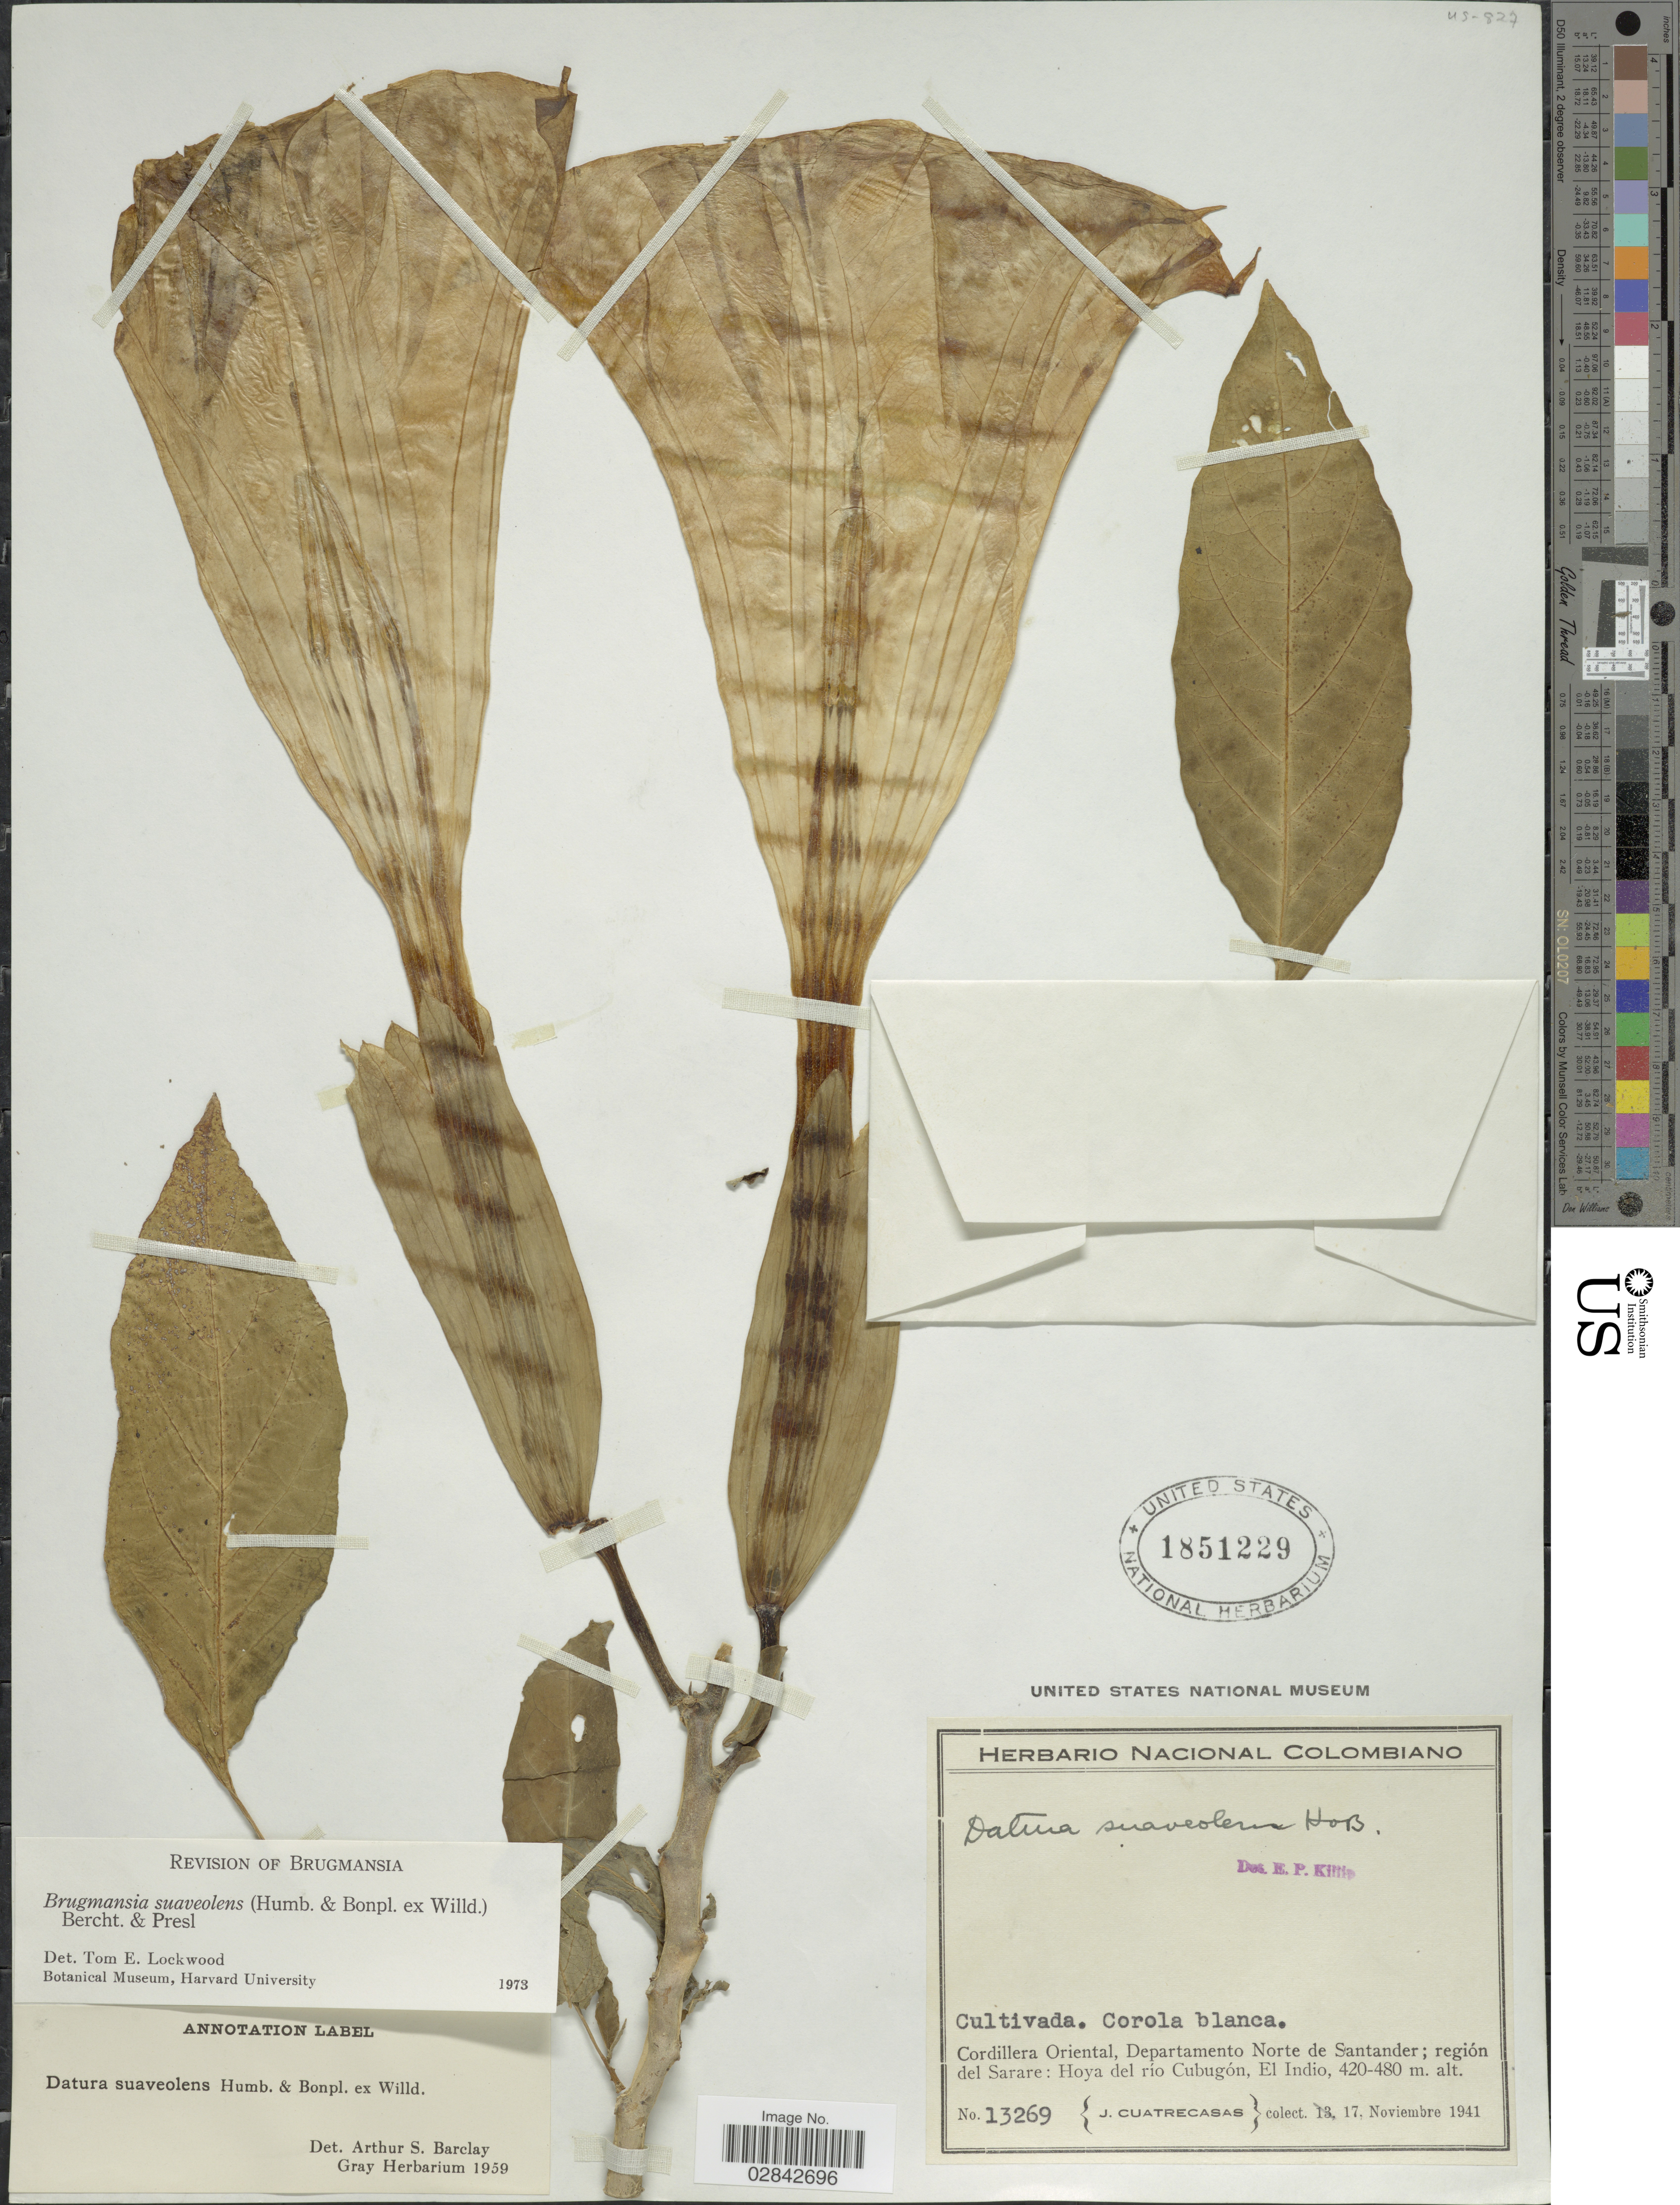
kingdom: Plantae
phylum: Tracheophyta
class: Magnoliopsida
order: Solanales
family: Solanaceae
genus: Brugmansia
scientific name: Brugmansia suaveolens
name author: (Humb. & Bonpl. ex Willd.) Brecht. & J. Presl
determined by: Lockwood, T. E.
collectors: J. Cuatrecasas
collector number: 13269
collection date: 1941-11-17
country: Colombia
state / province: Norte de Santander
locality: Cordillera Oriental, Departamento Norte de Santander; región del Sarare: Hoya del río Cubugón, El Indio.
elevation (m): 420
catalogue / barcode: US 1851229